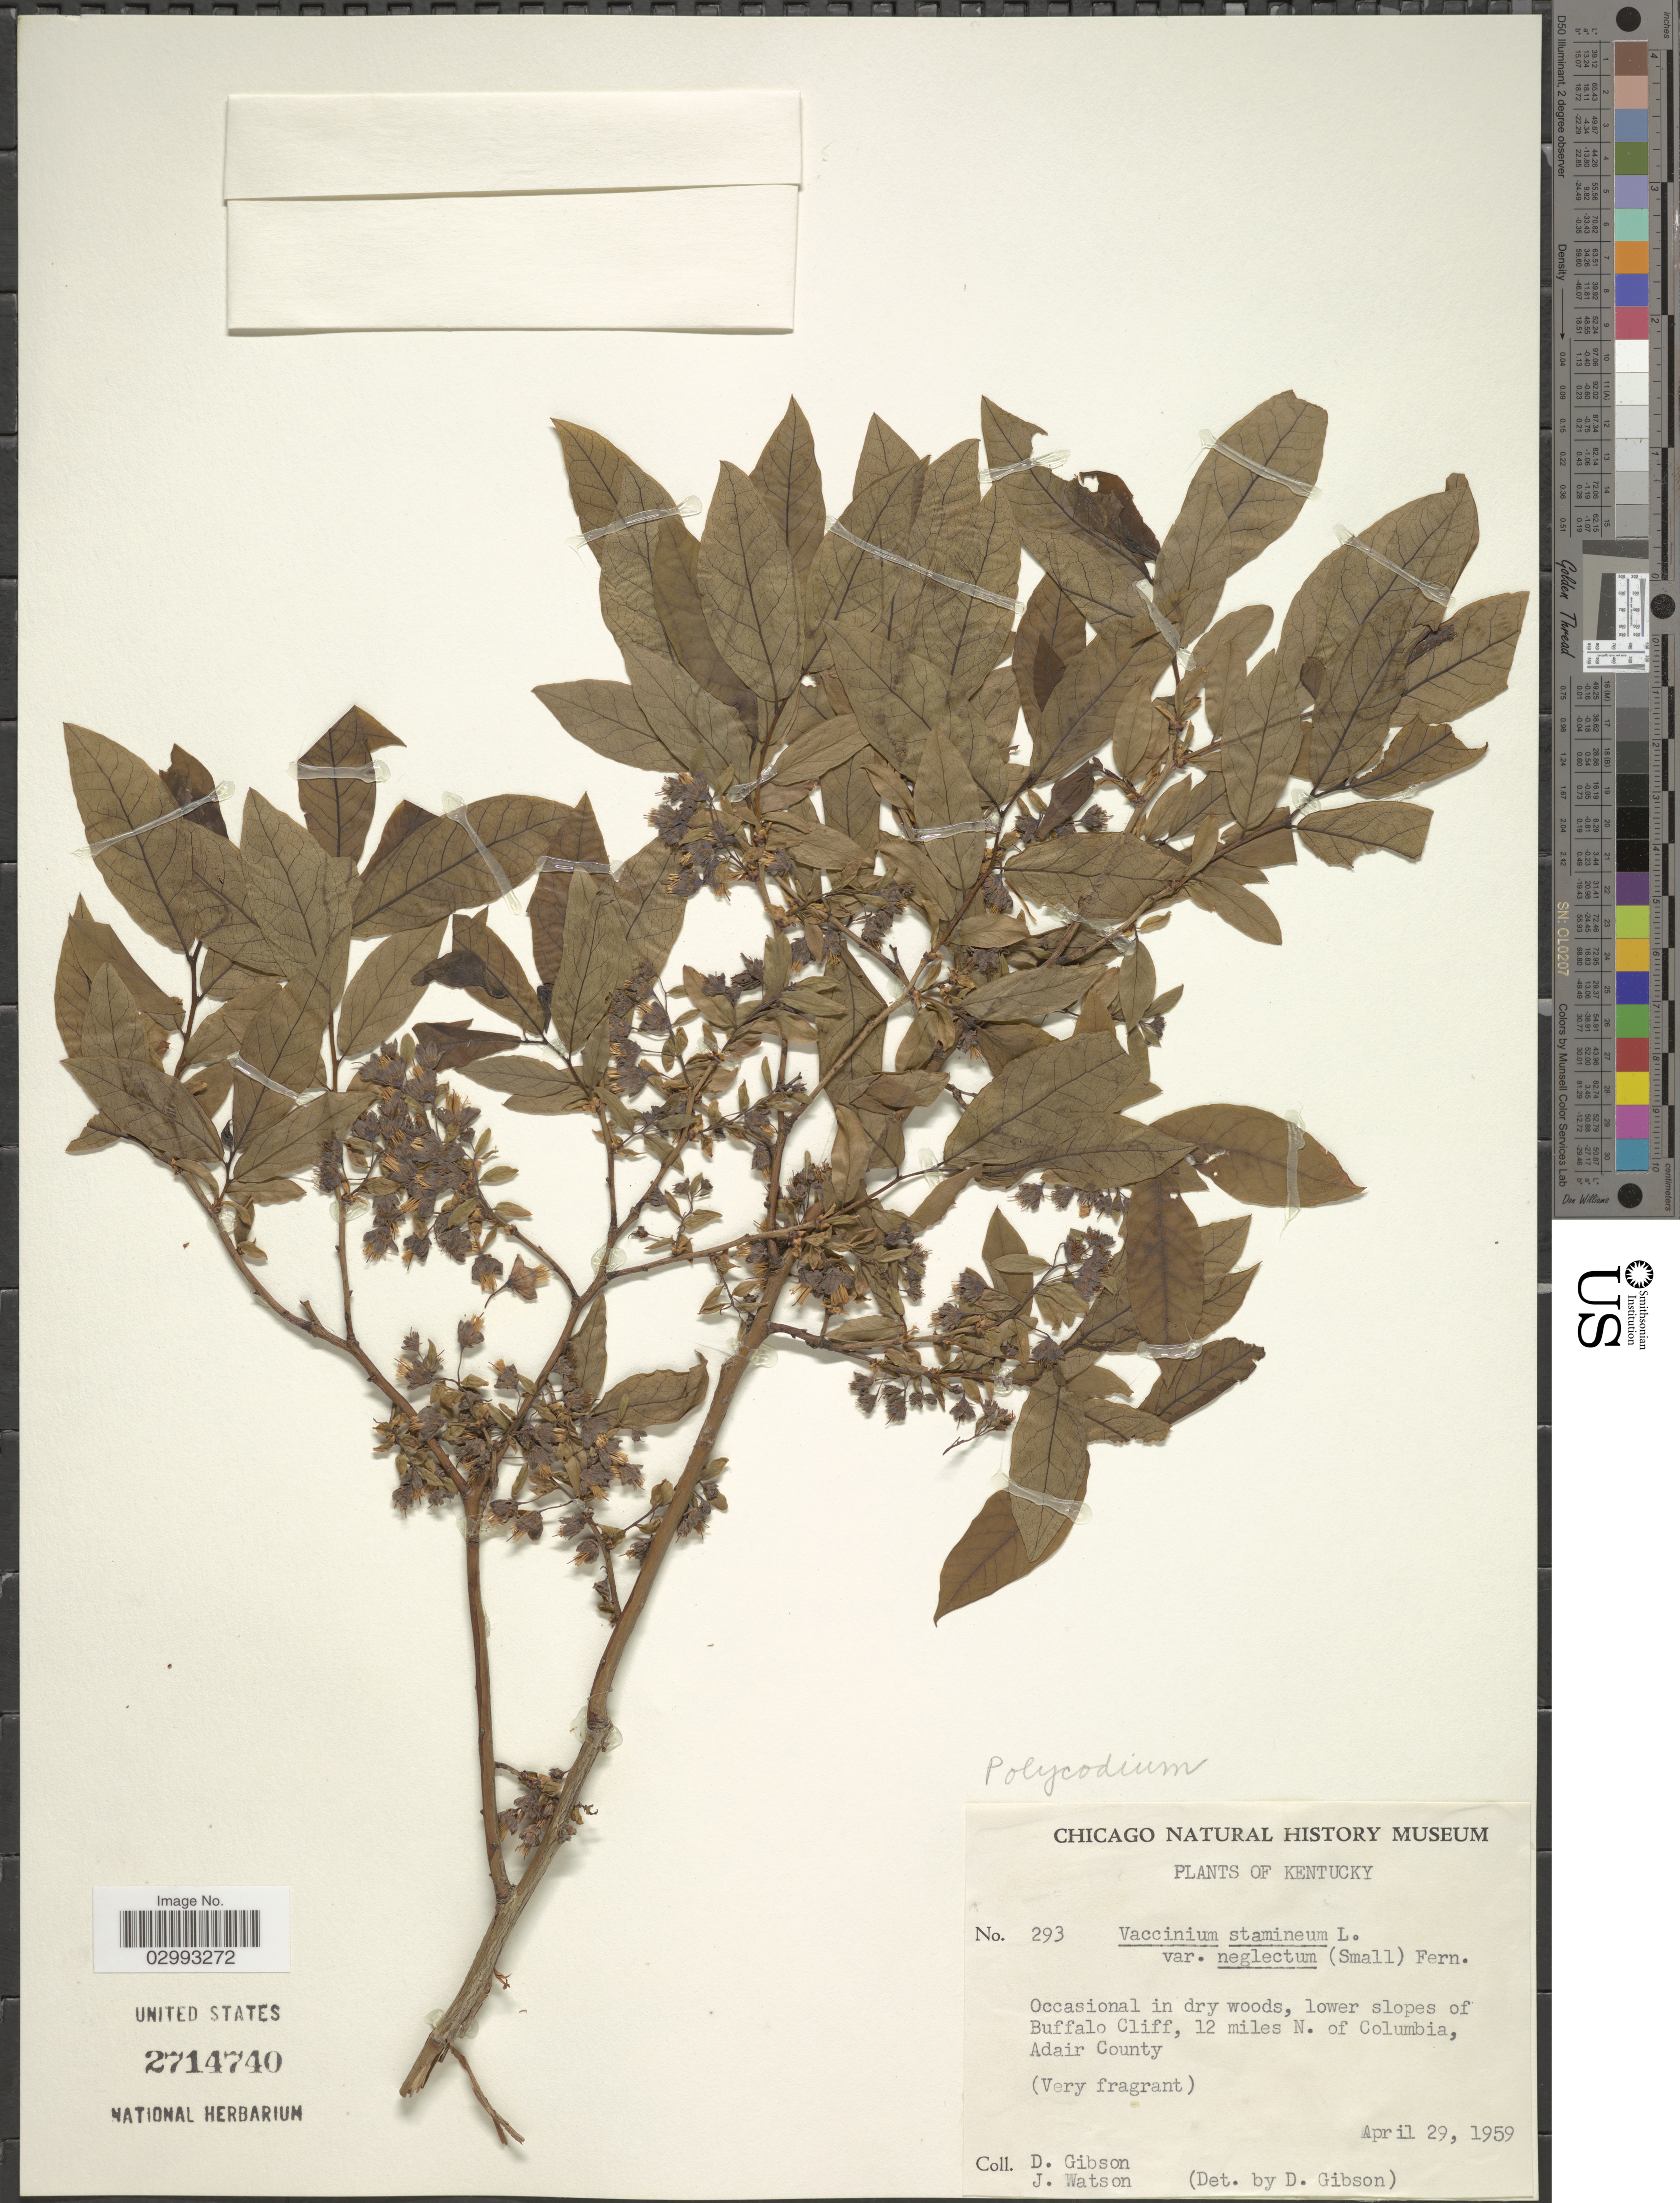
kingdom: Plantae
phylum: Tracheophyta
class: Magnoliopsida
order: Ericales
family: Ericaceae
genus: Polycodium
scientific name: Polycodium stamineum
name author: (L.) Greene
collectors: D. Gibson & J. Watson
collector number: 293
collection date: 1959-04-29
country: United States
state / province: Kentucky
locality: Lower slopes of Buffalo Cliff, 12 miles N. of Columbia, Adair County..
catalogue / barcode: US 2714740